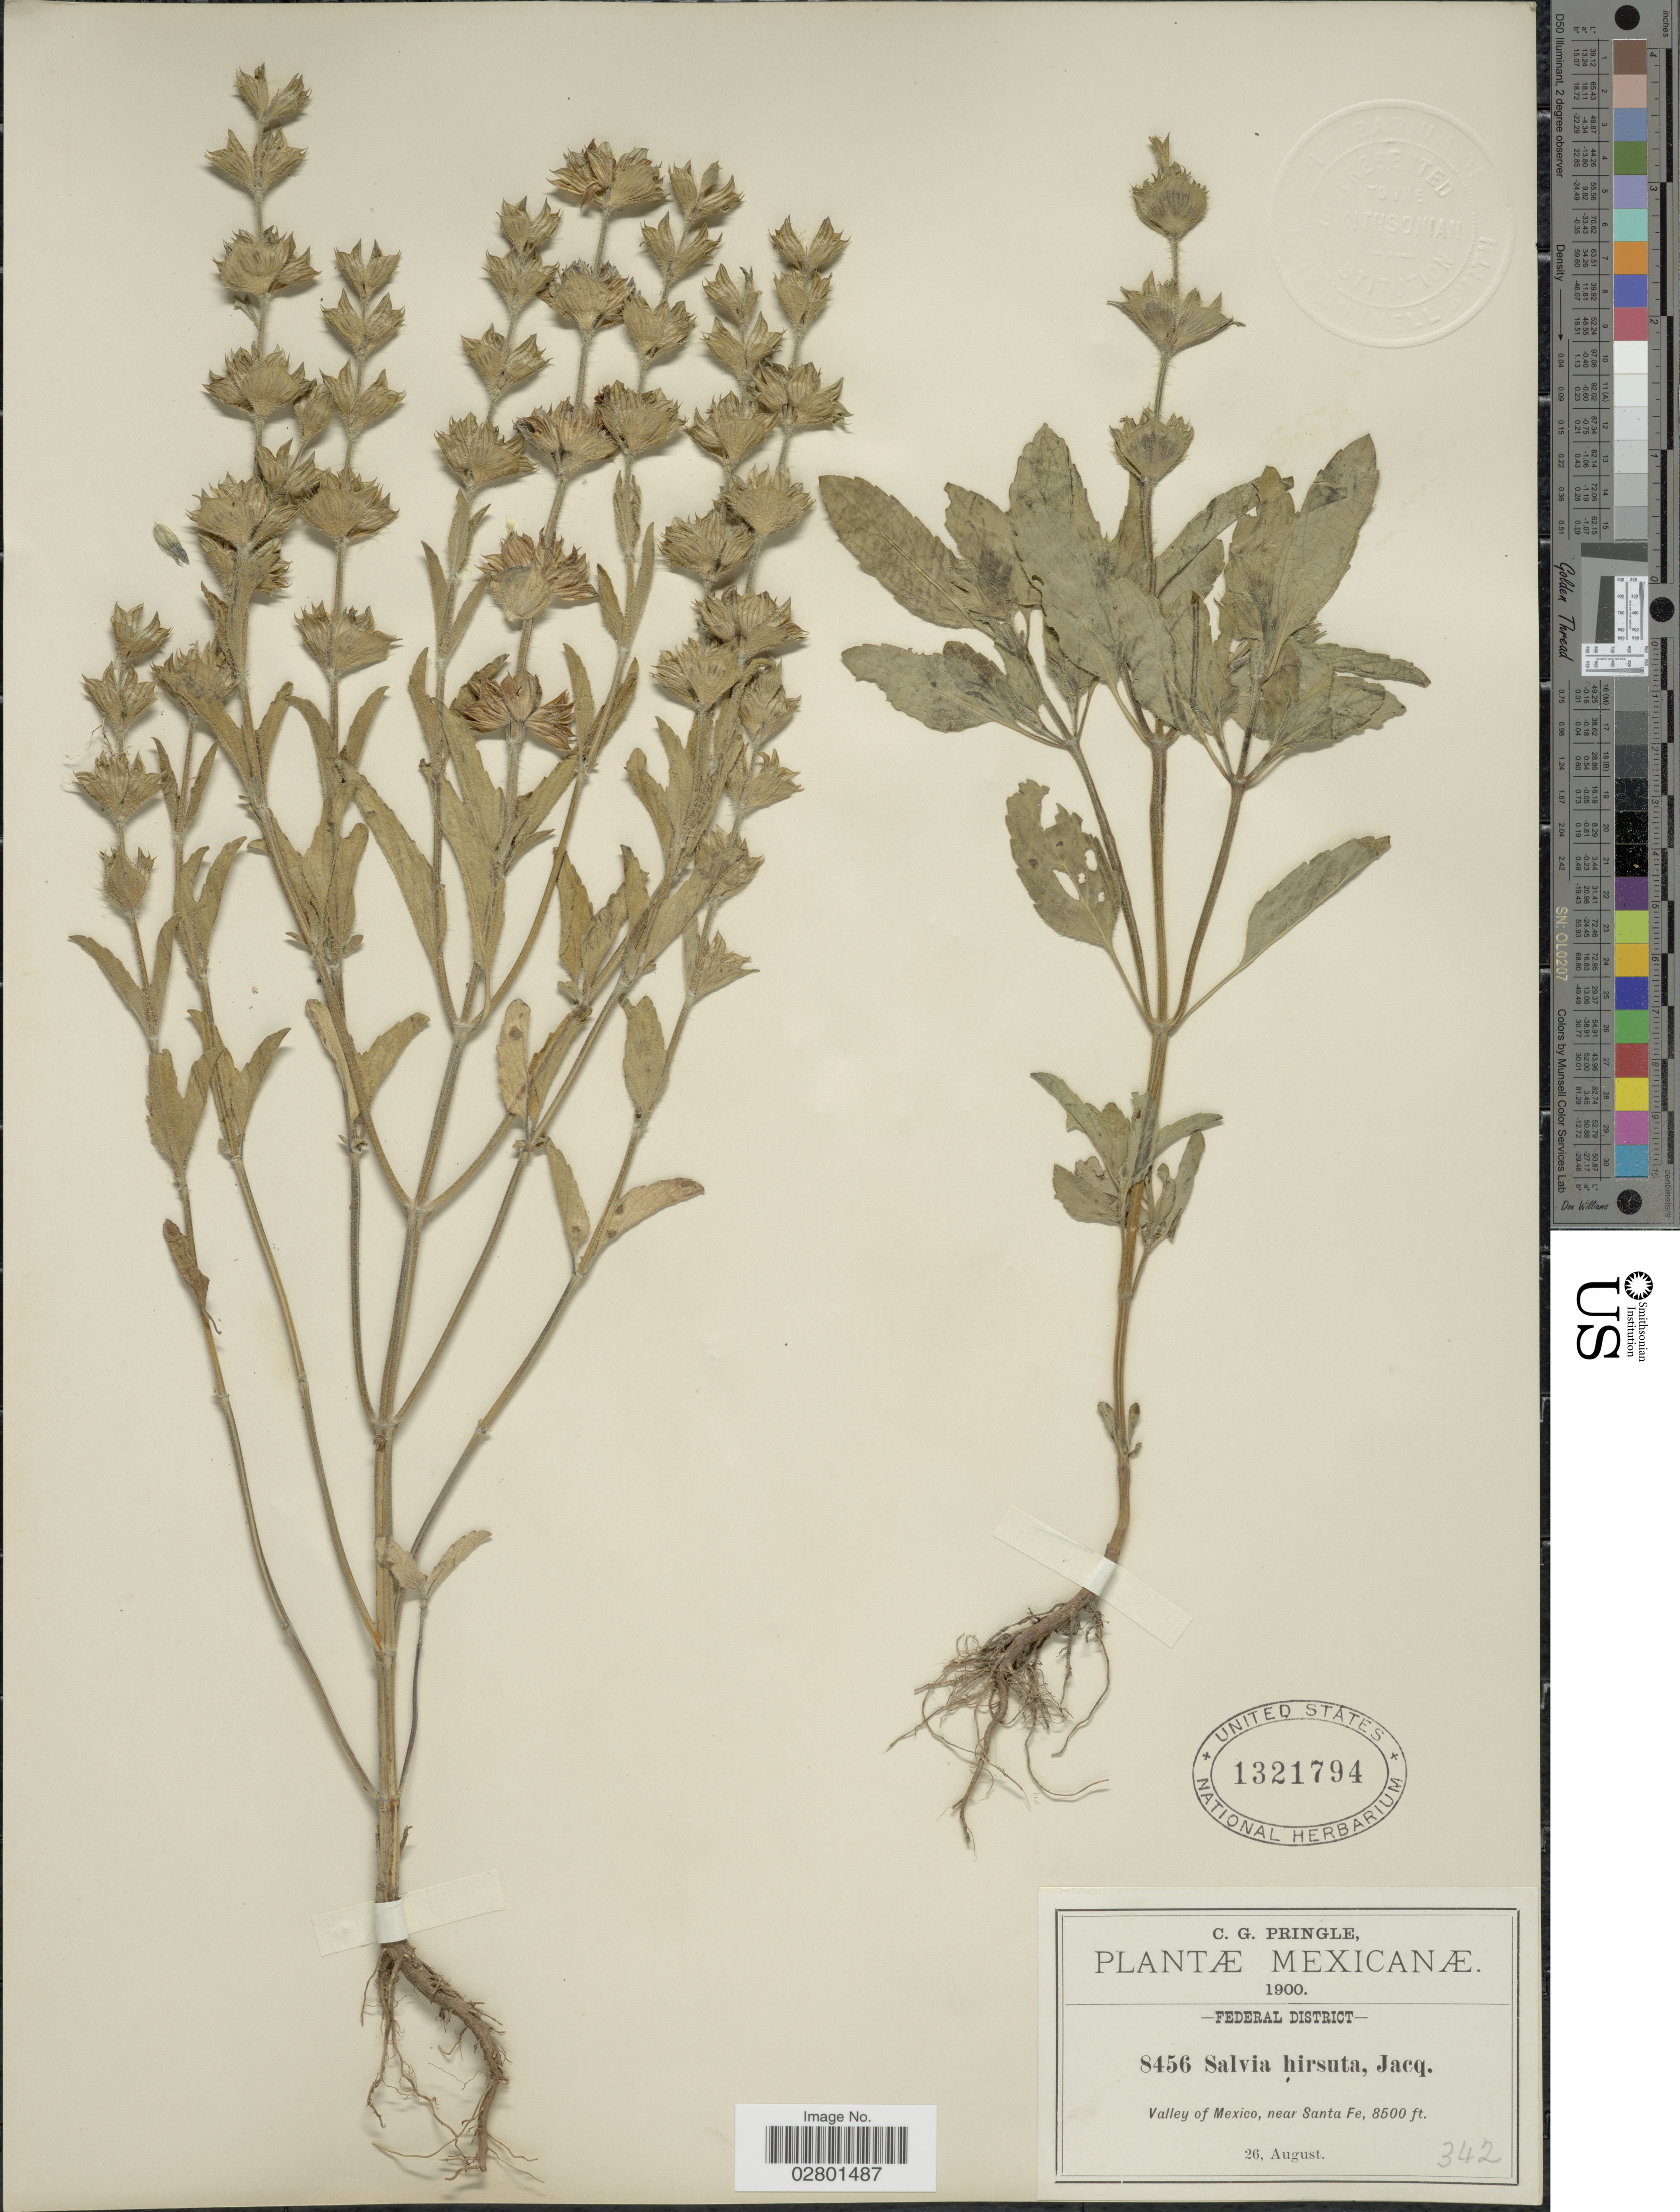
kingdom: Plantae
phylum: Tracheophyta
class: Magnoliopsida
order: Lamiales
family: Lamiaceae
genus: Salvia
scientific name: Salvia hirsuta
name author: Jacq.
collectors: C. G. Pringle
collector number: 8456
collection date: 1900-08-26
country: Mexico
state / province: Distrito Federal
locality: Federal District, Valley of Mexico, near Santa Fe.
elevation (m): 2591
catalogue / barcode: US 1321794